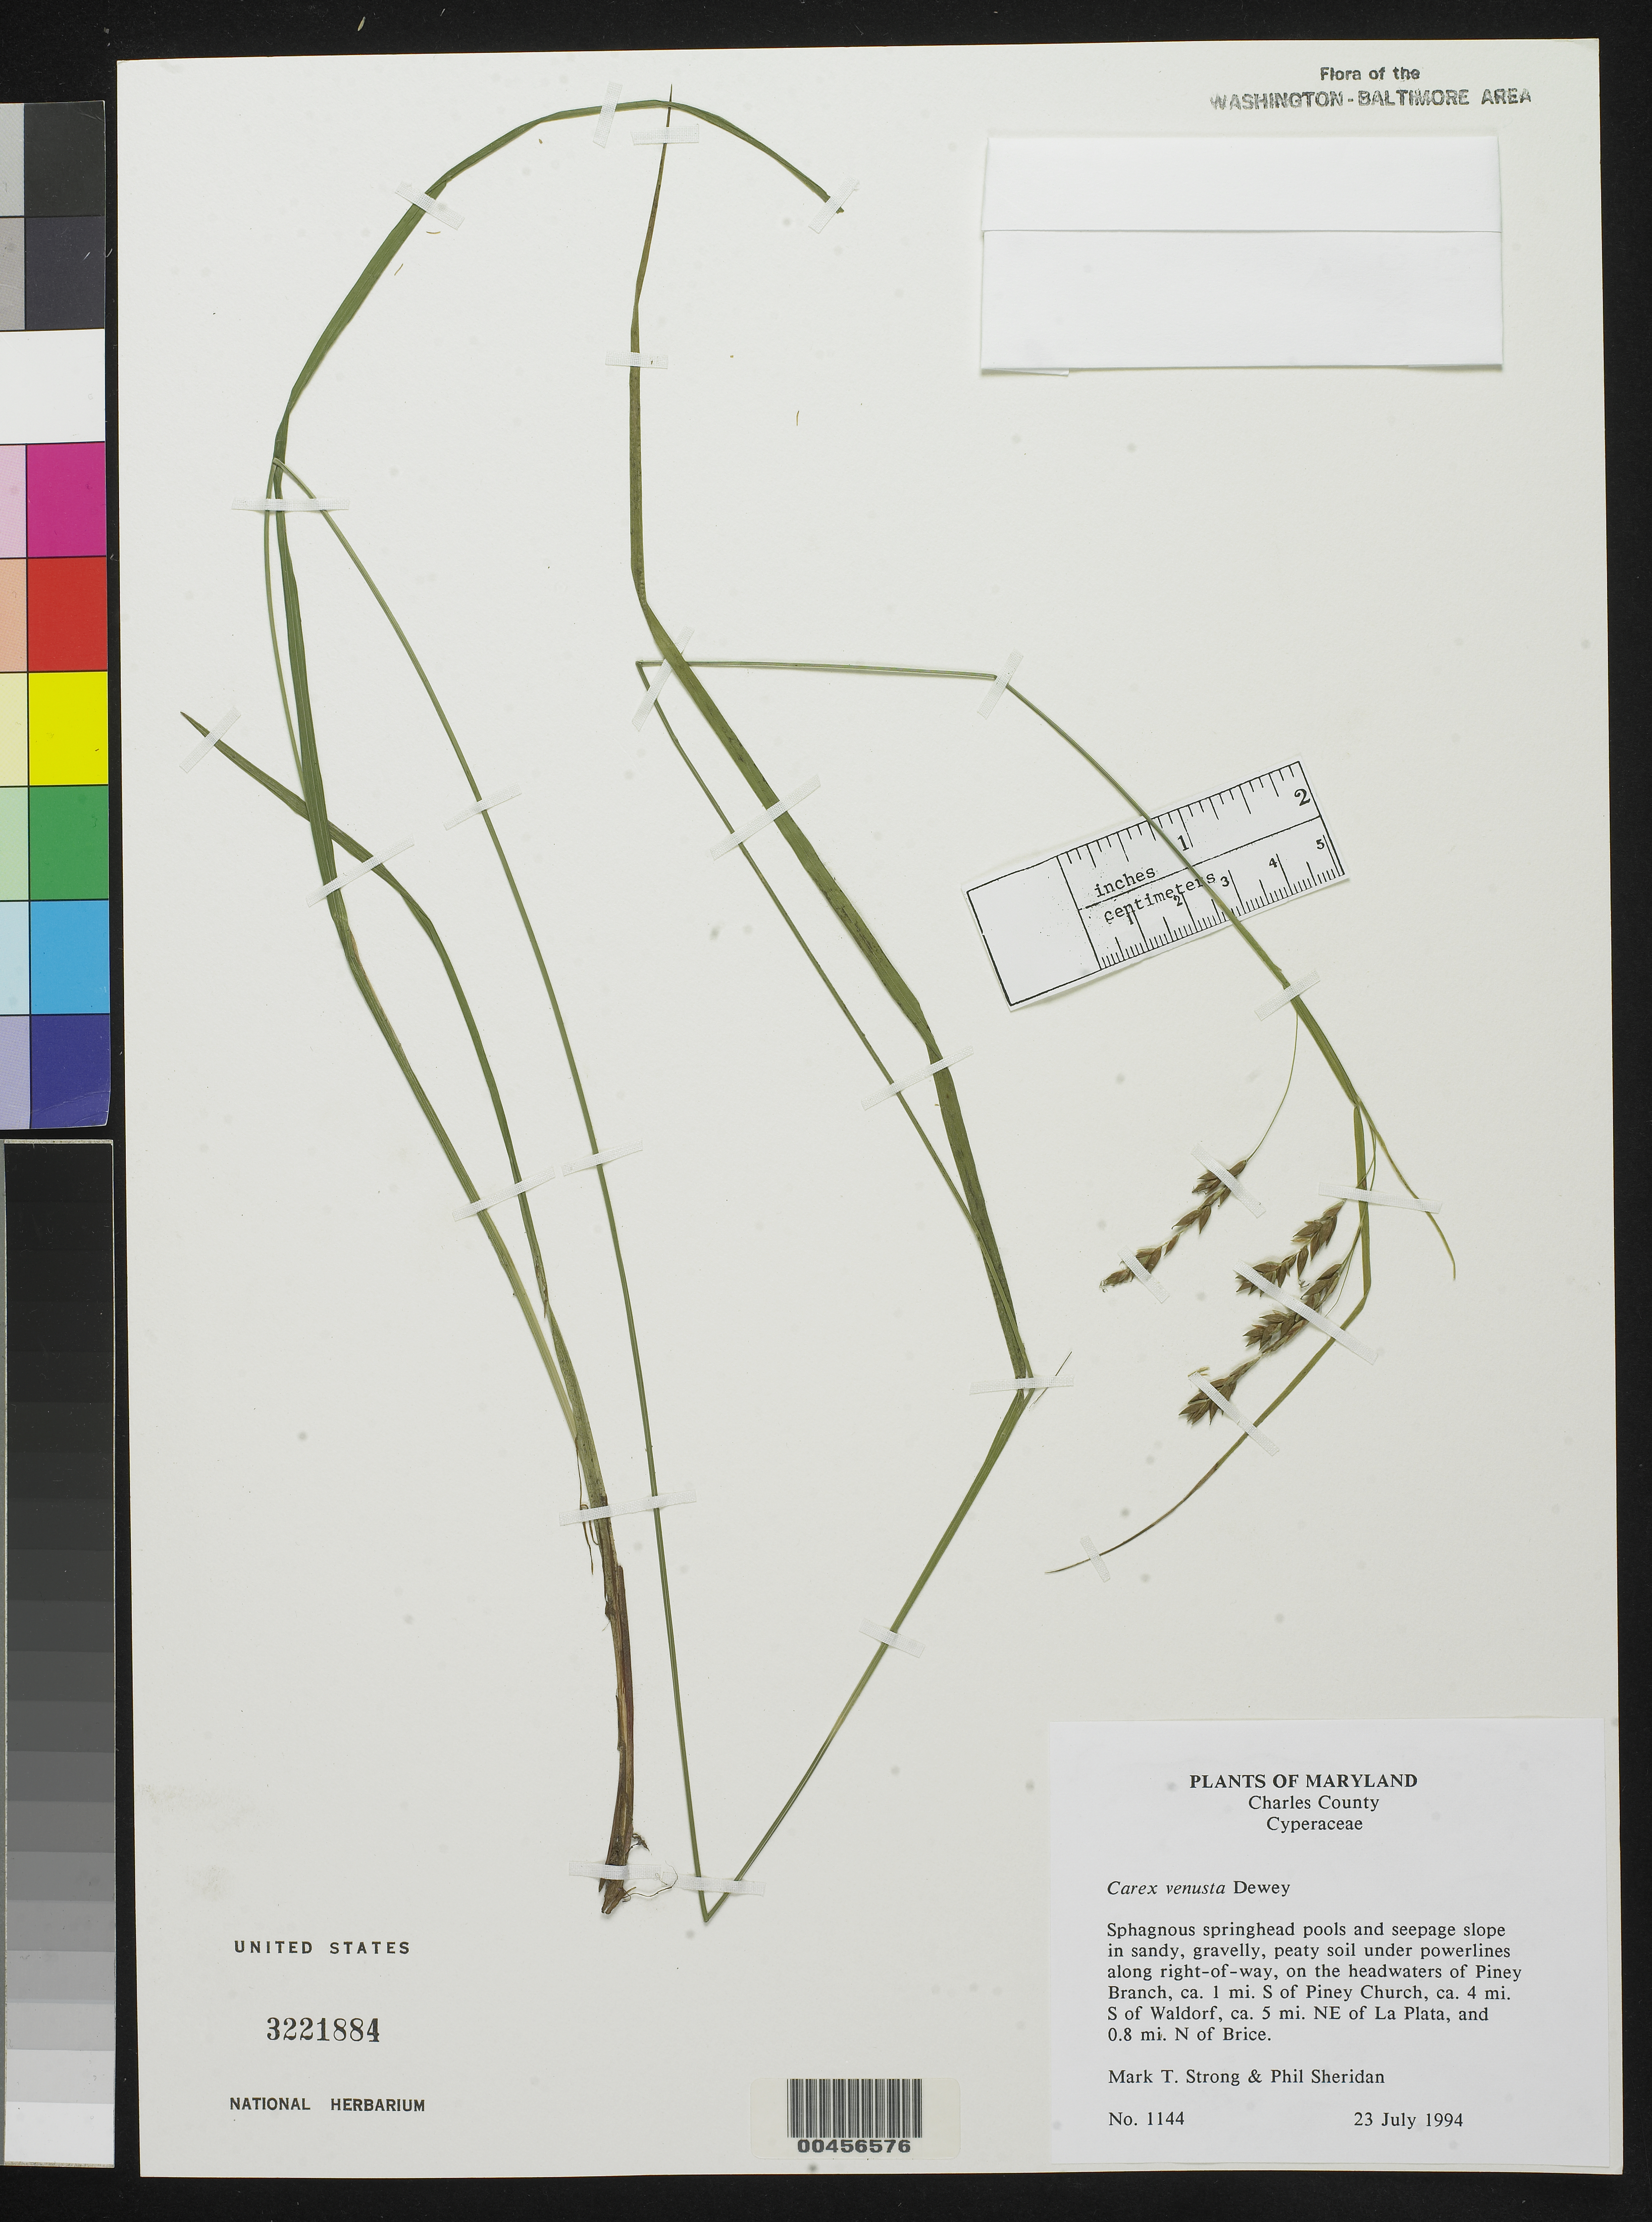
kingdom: Plantae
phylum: Tracheophyta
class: Liliopsida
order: Poales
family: Cyperaceae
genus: Carex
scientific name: Carex venusta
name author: Dewey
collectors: M. T. Strong & P. Sheridan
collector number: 1144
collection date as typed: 23 Jul 1994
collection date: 1994-07-23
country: United States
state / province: Maryland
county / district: Charles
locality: Piney Branch, S of Piney Church, S of Waldorf, NE of La Plata, N of Brice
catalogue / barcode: US 3221884